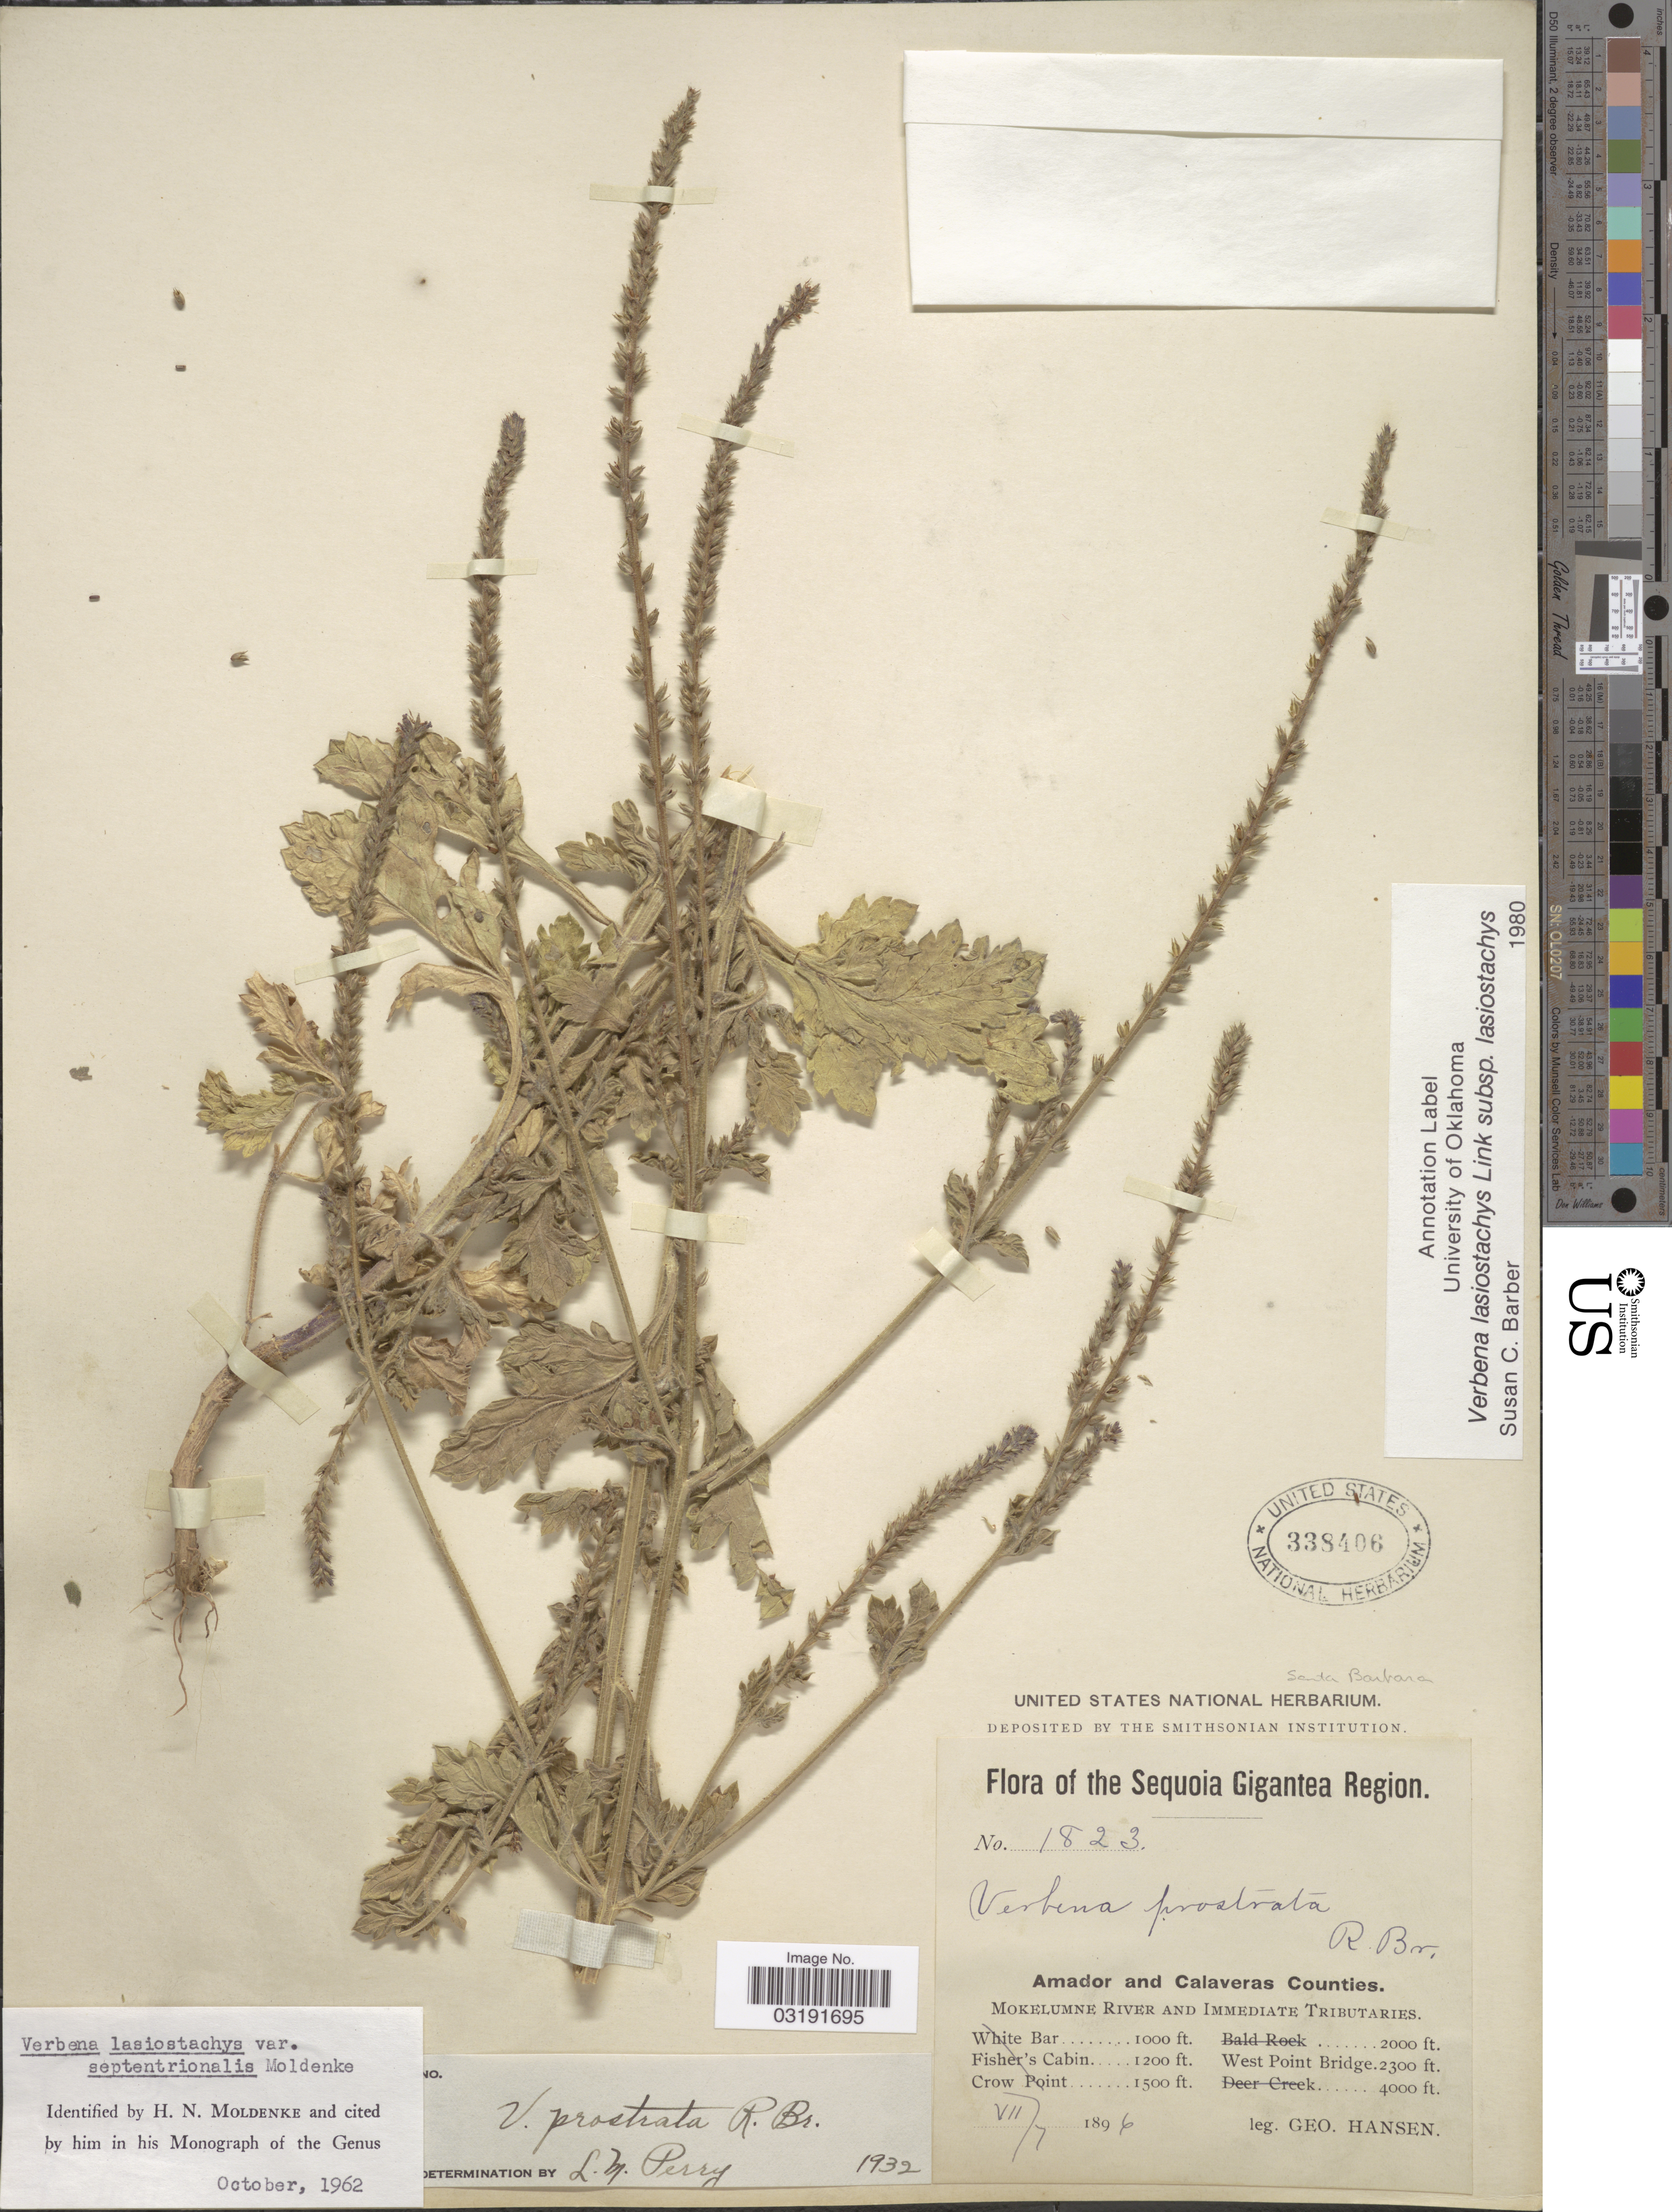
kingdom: Plantae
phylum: Tracheophyta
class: Magnoliopsida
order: Lamiales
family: Verbenaceae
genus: Verbena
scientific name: Verbena lasiostachys var. lasiostachys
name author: Link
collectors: G. Hansen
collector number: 1823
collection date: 1896-07-07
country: United States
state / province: California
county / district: Calaveras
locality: Sequoia Gigantea Region. Amador and Calaveras Counties. Mokelumne River and Immediate Tributaries. West Point Bridge.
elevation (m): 701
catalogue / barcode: US 338406